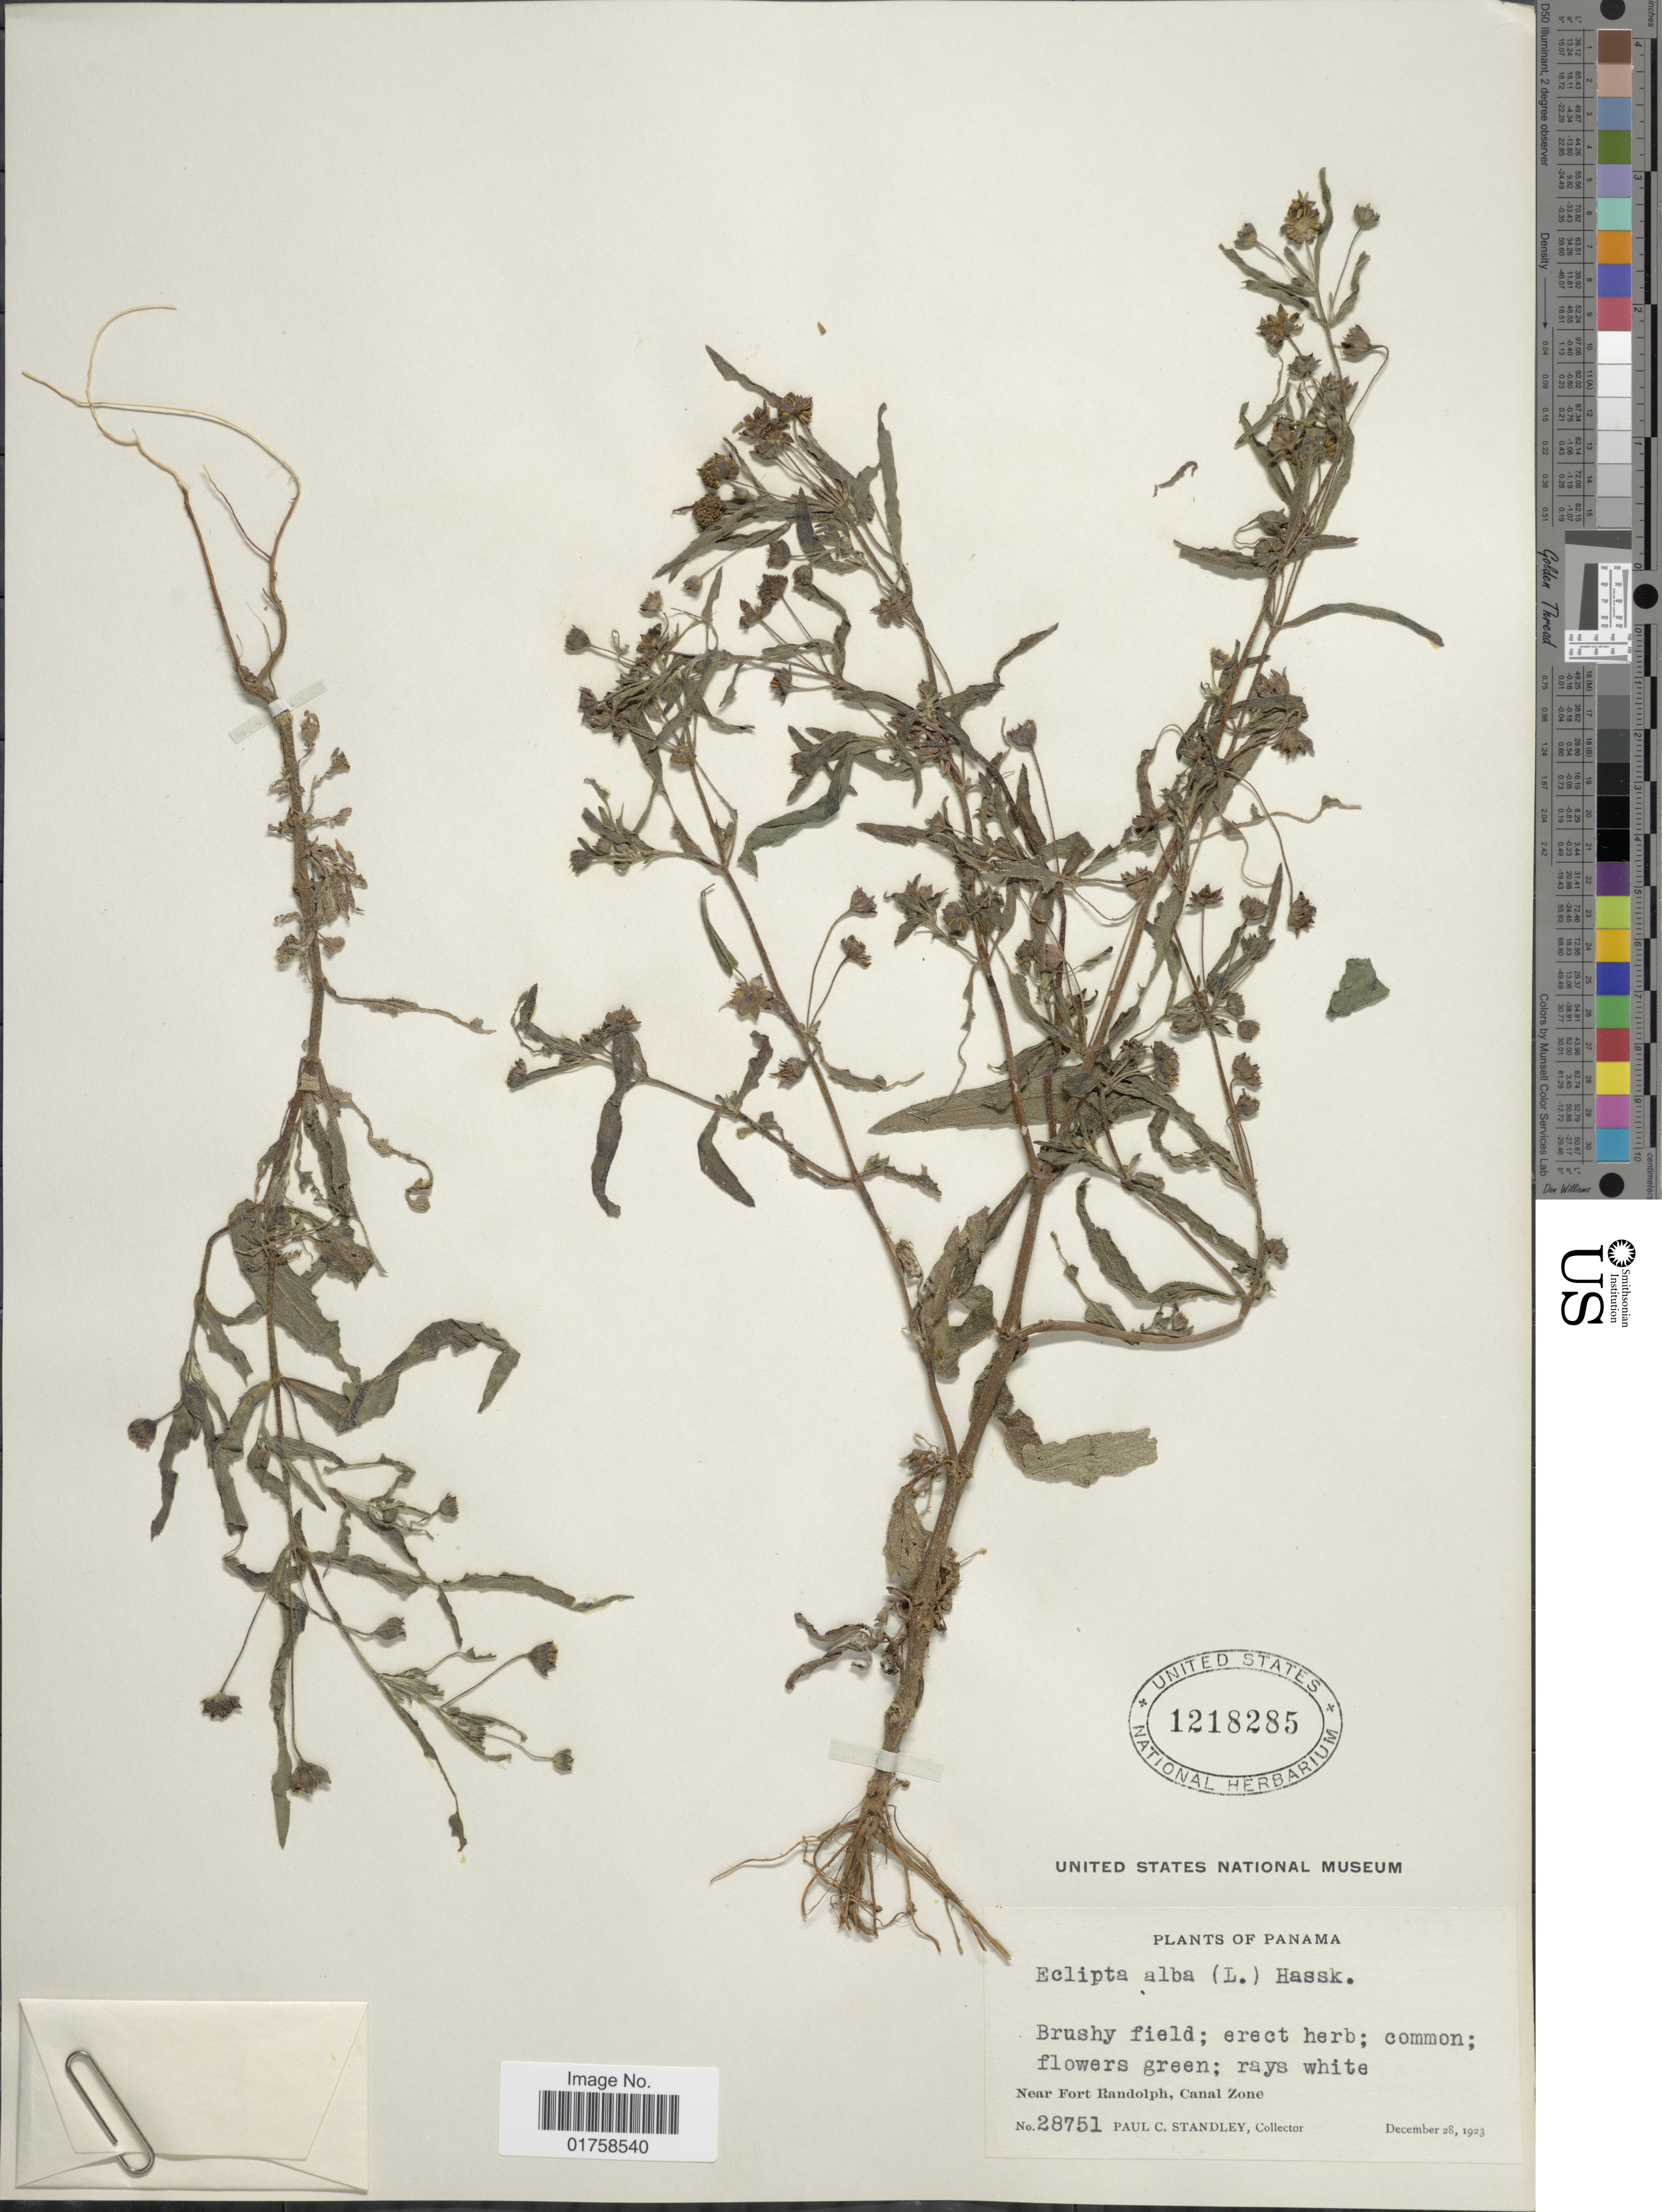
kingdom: Plantae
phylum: Tracheophyta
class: Magnoliopsida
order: Asterales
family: Asteraceae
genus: Eclipta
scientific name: Eclipta alba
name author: (L.) Hassk.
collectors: P. C. Standley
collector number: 28751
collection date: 1923-12-28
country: Panama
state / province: Colón / Panamá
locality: Panama. Near Fort Randolph, Canal Zone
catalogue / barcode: US 1218285